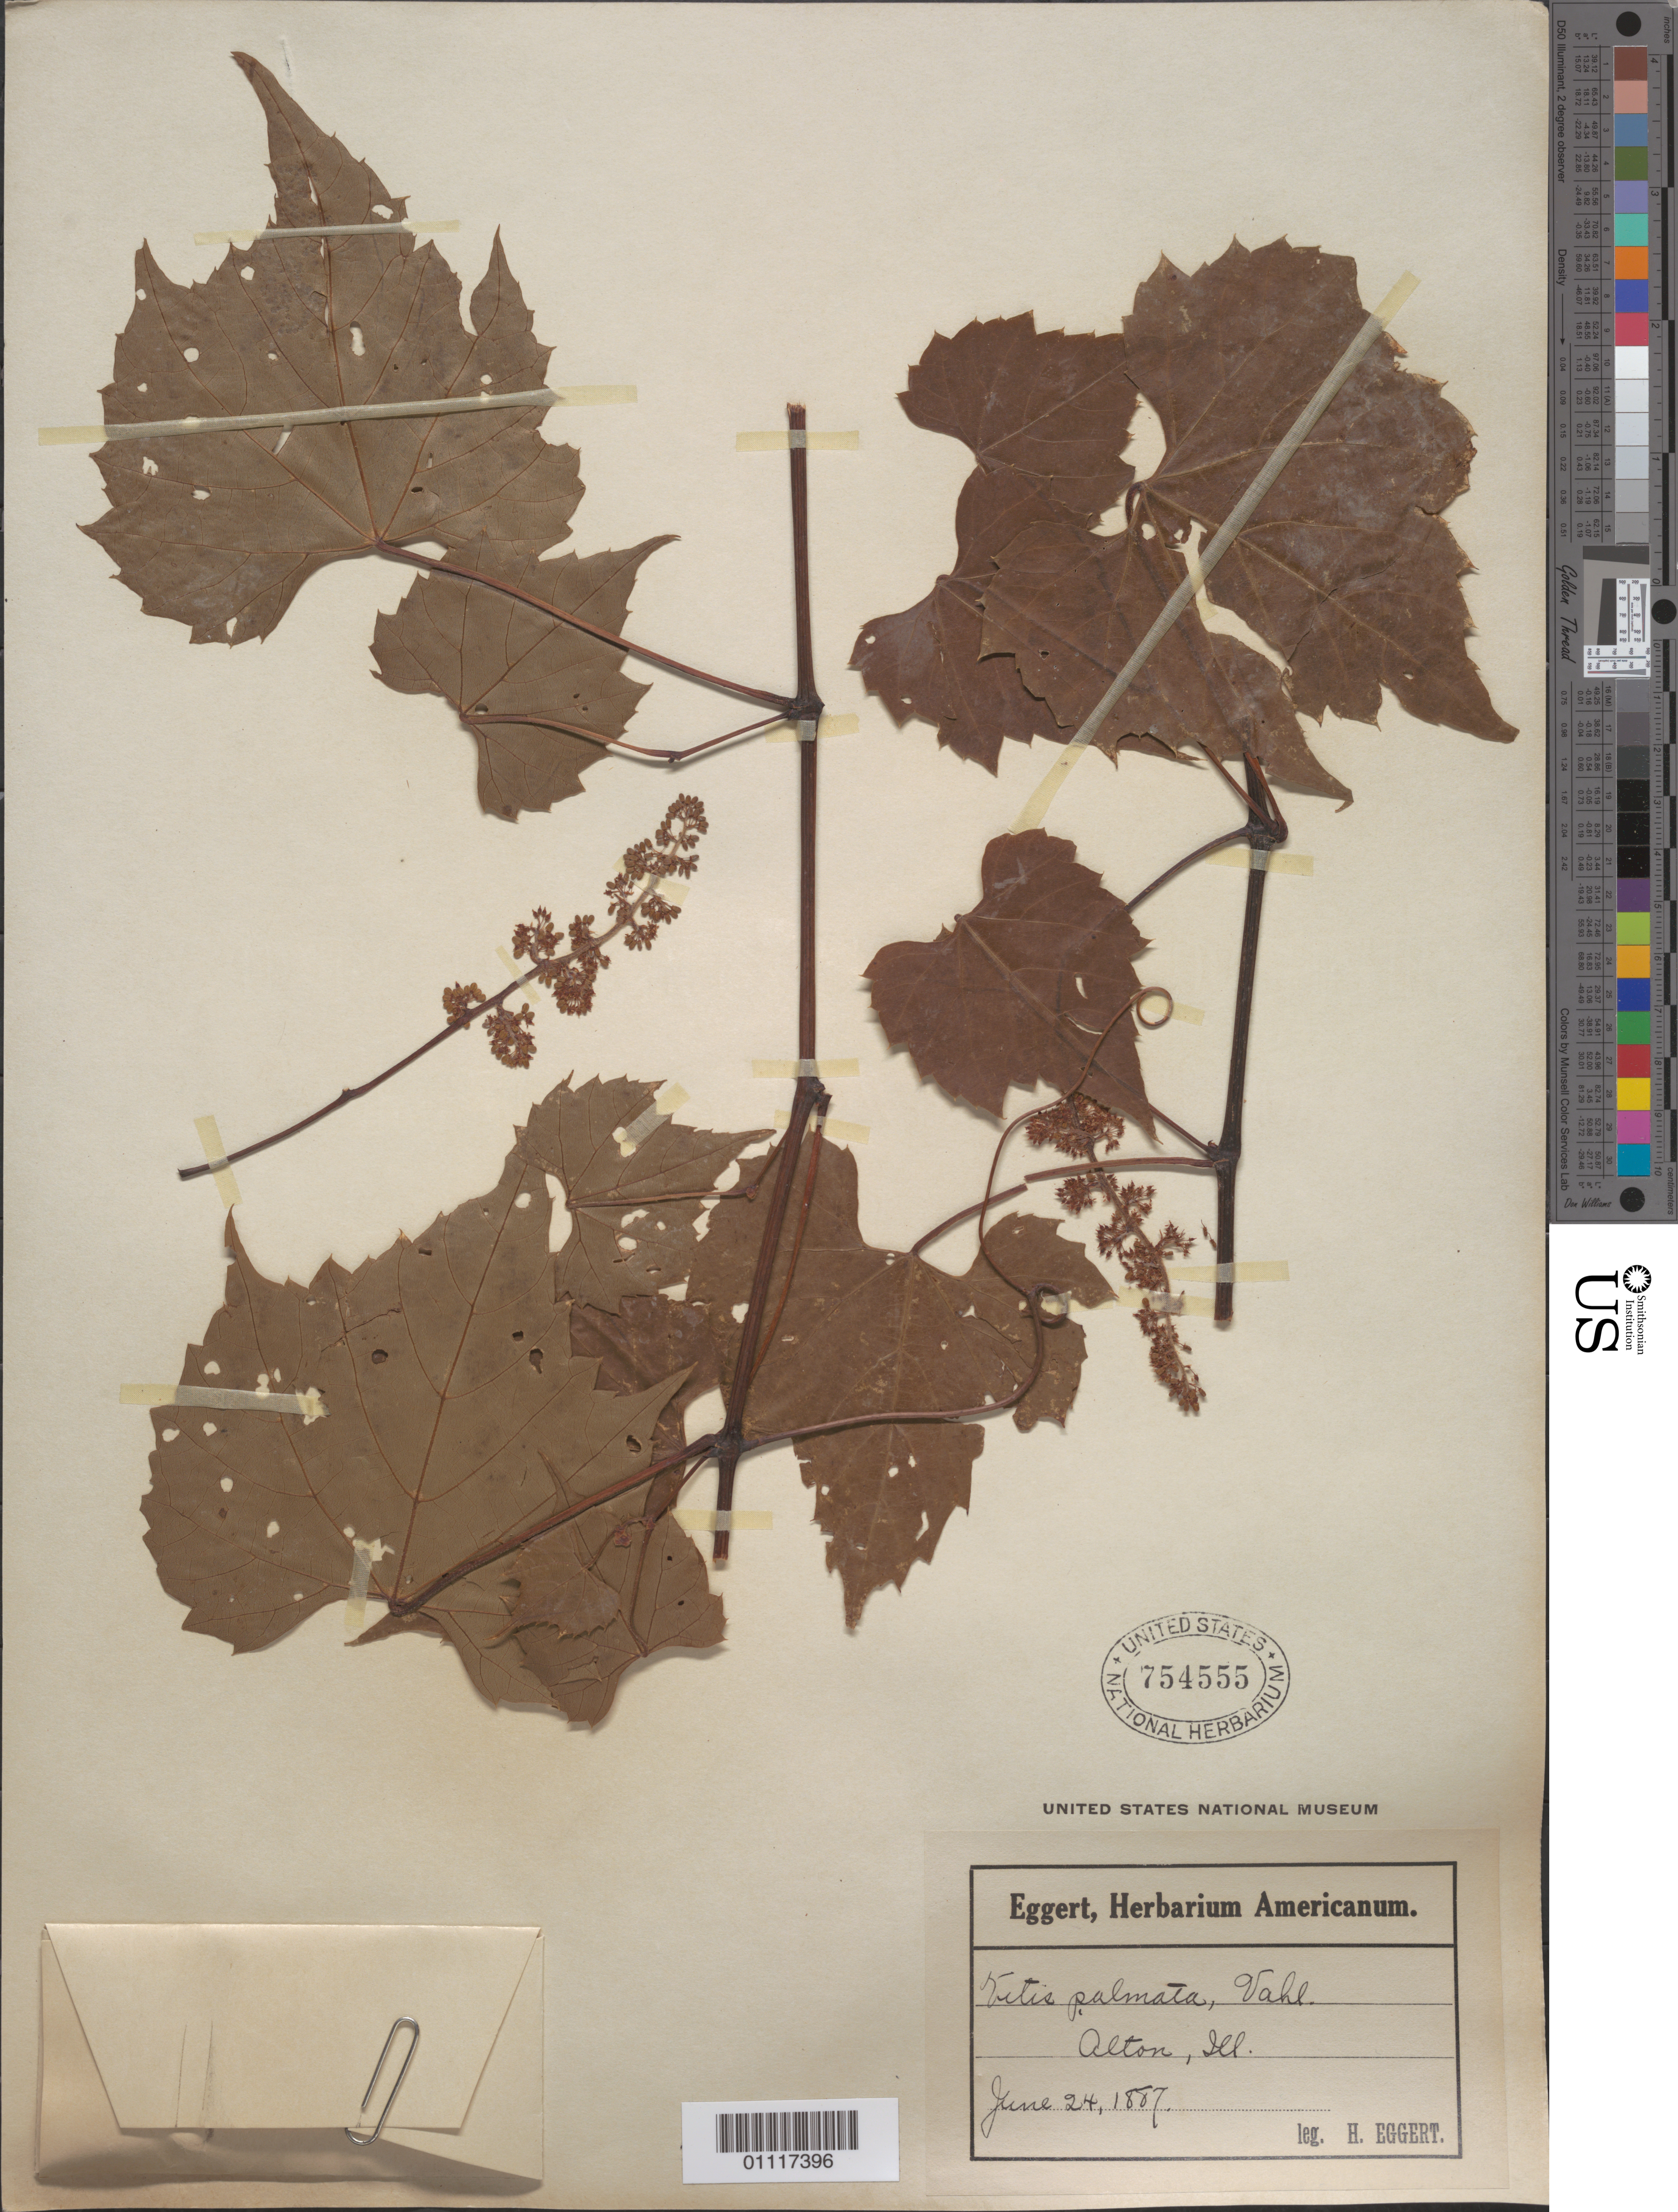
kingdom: Plantae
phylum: Tracheophyta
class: Magnoliopsida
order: Vitales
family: Vitaceae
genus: Vitis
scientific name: Vitis palmata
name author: Vahl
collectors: H. Eggert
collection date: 1887-06-24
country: United States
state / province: Illinois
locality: Alton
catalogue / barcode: US 754555